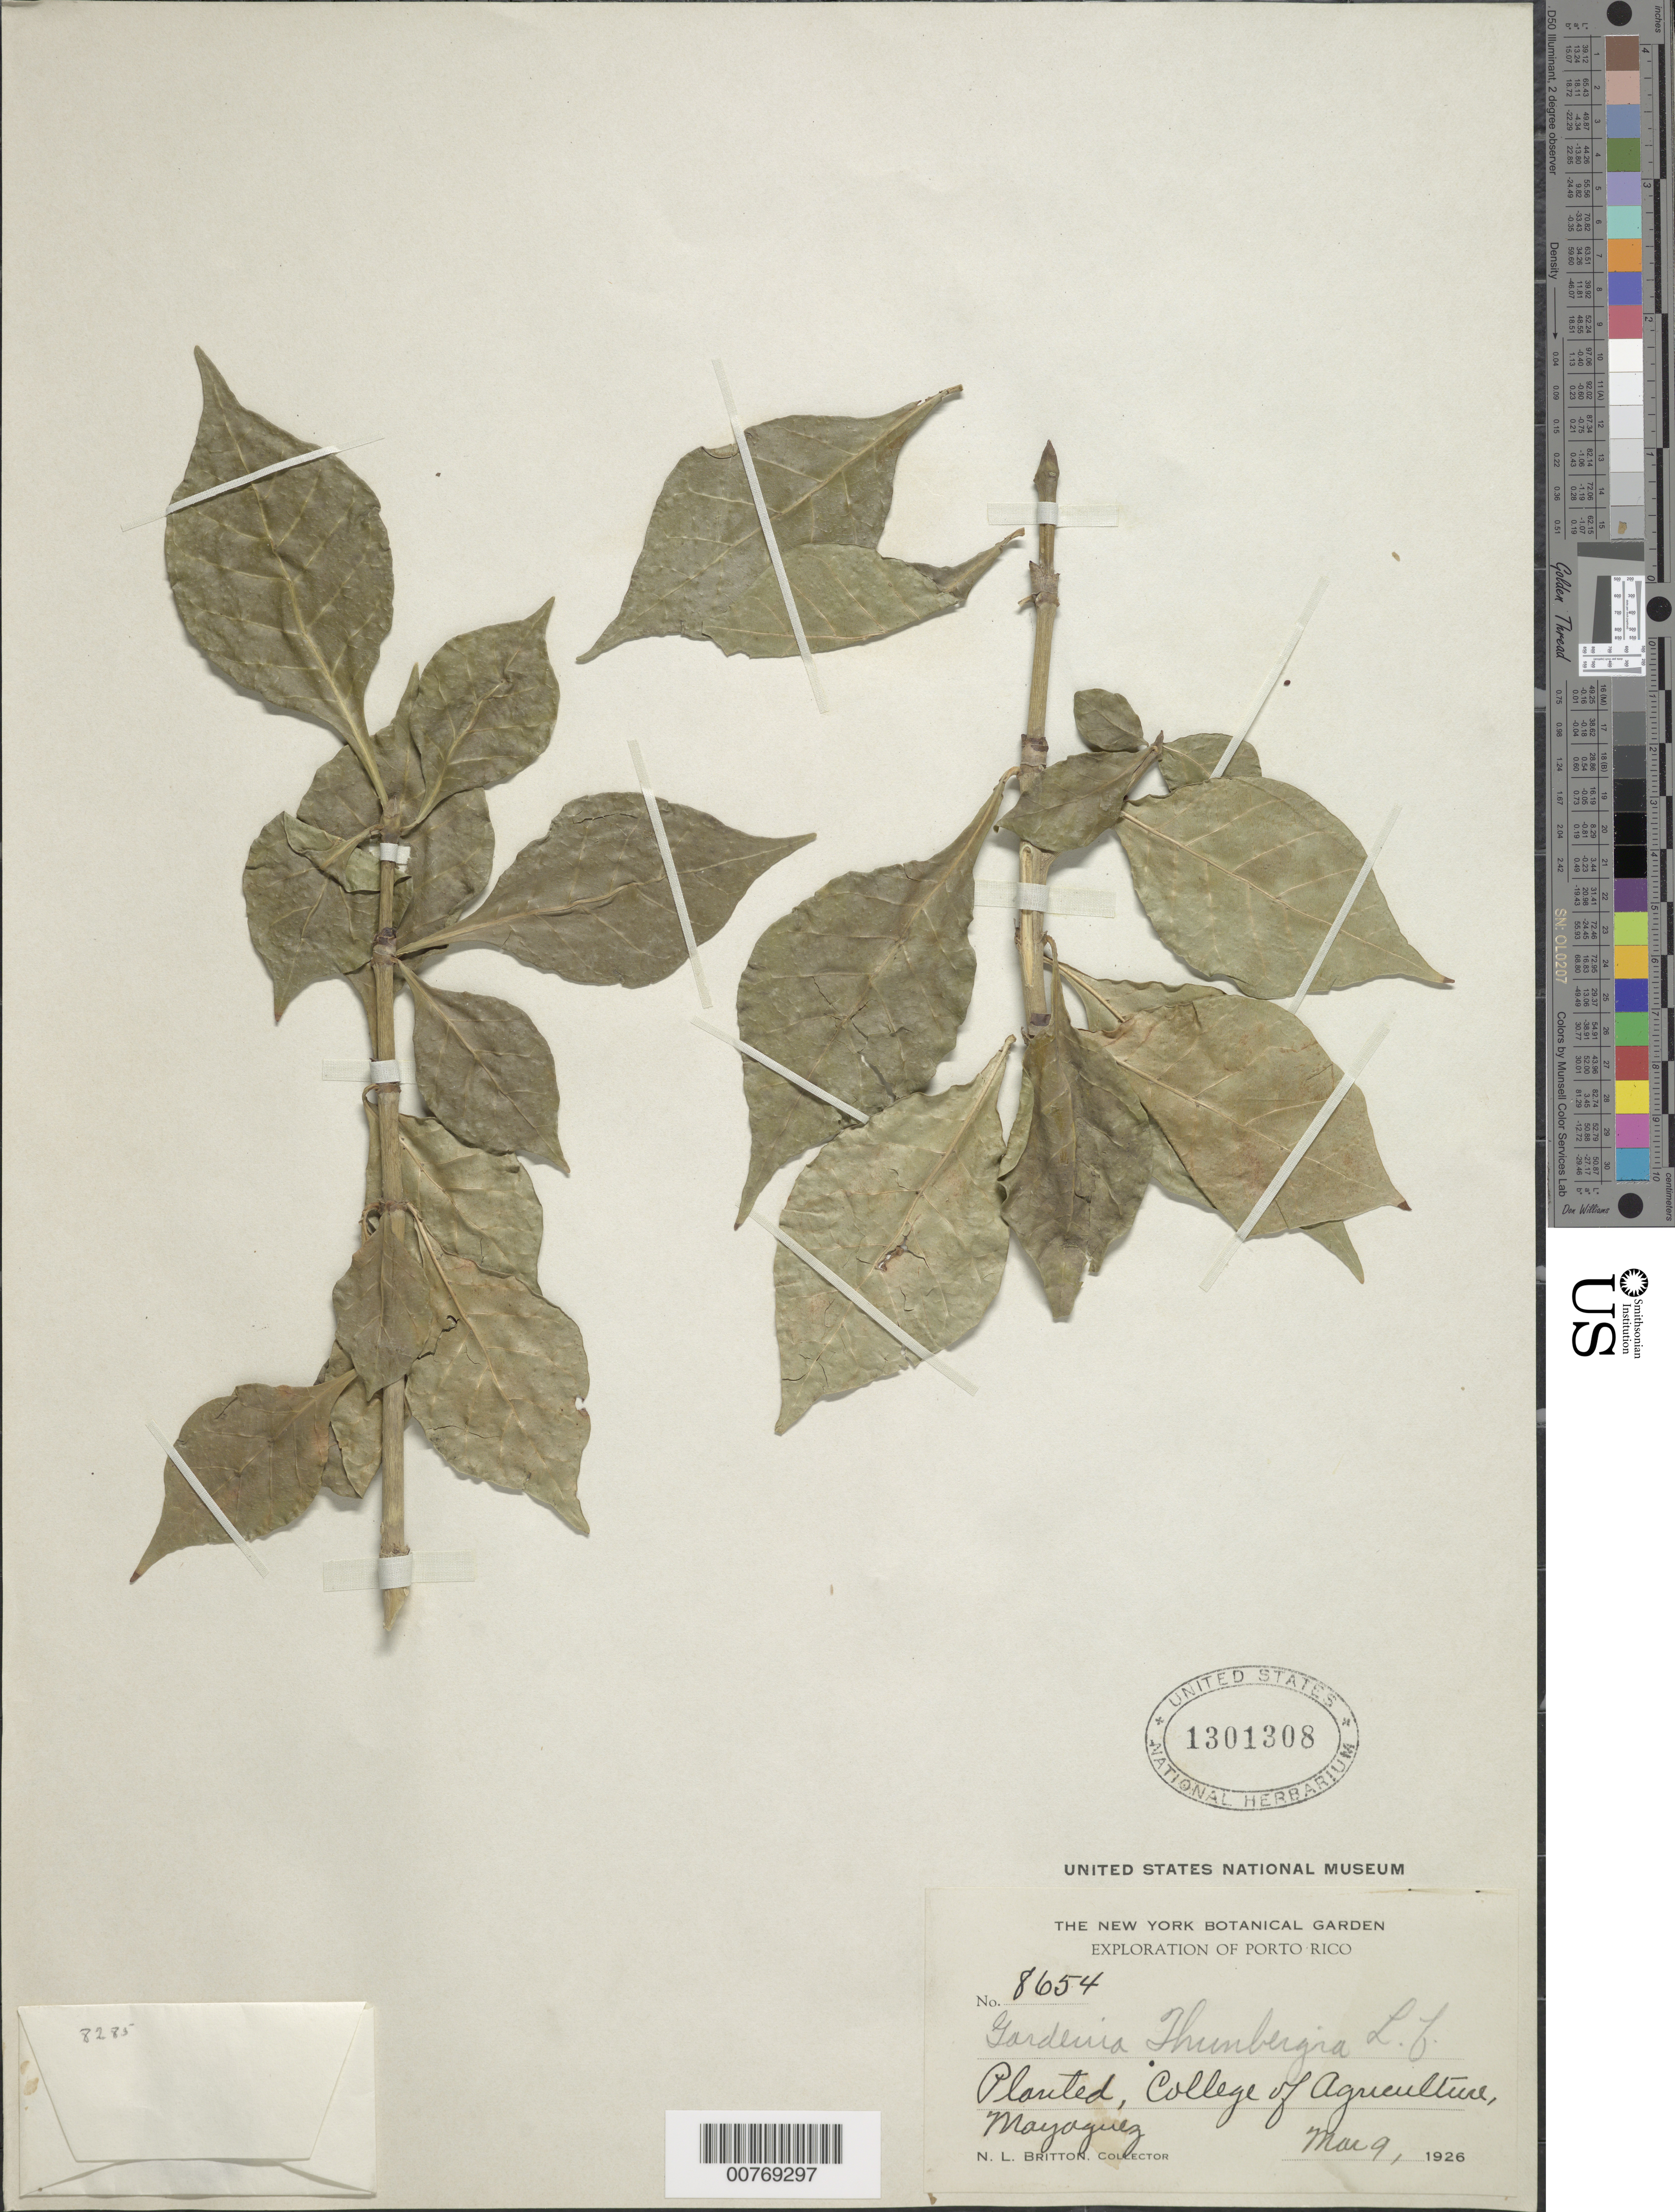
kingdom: Plantae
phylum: Tracheophyta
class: Magnoliopsida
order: Gentianales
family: Rubiaceae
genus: Gardenia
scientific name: Gardenia thunbergia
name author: Thunb.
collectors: N. Britton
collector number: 8654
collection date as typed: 09 Mar 1926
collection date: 1926-03-09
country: Puerto Rico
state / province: Mayagüez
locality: Planted, College of Agriculture, Mayaguez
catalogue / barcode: US 1301308